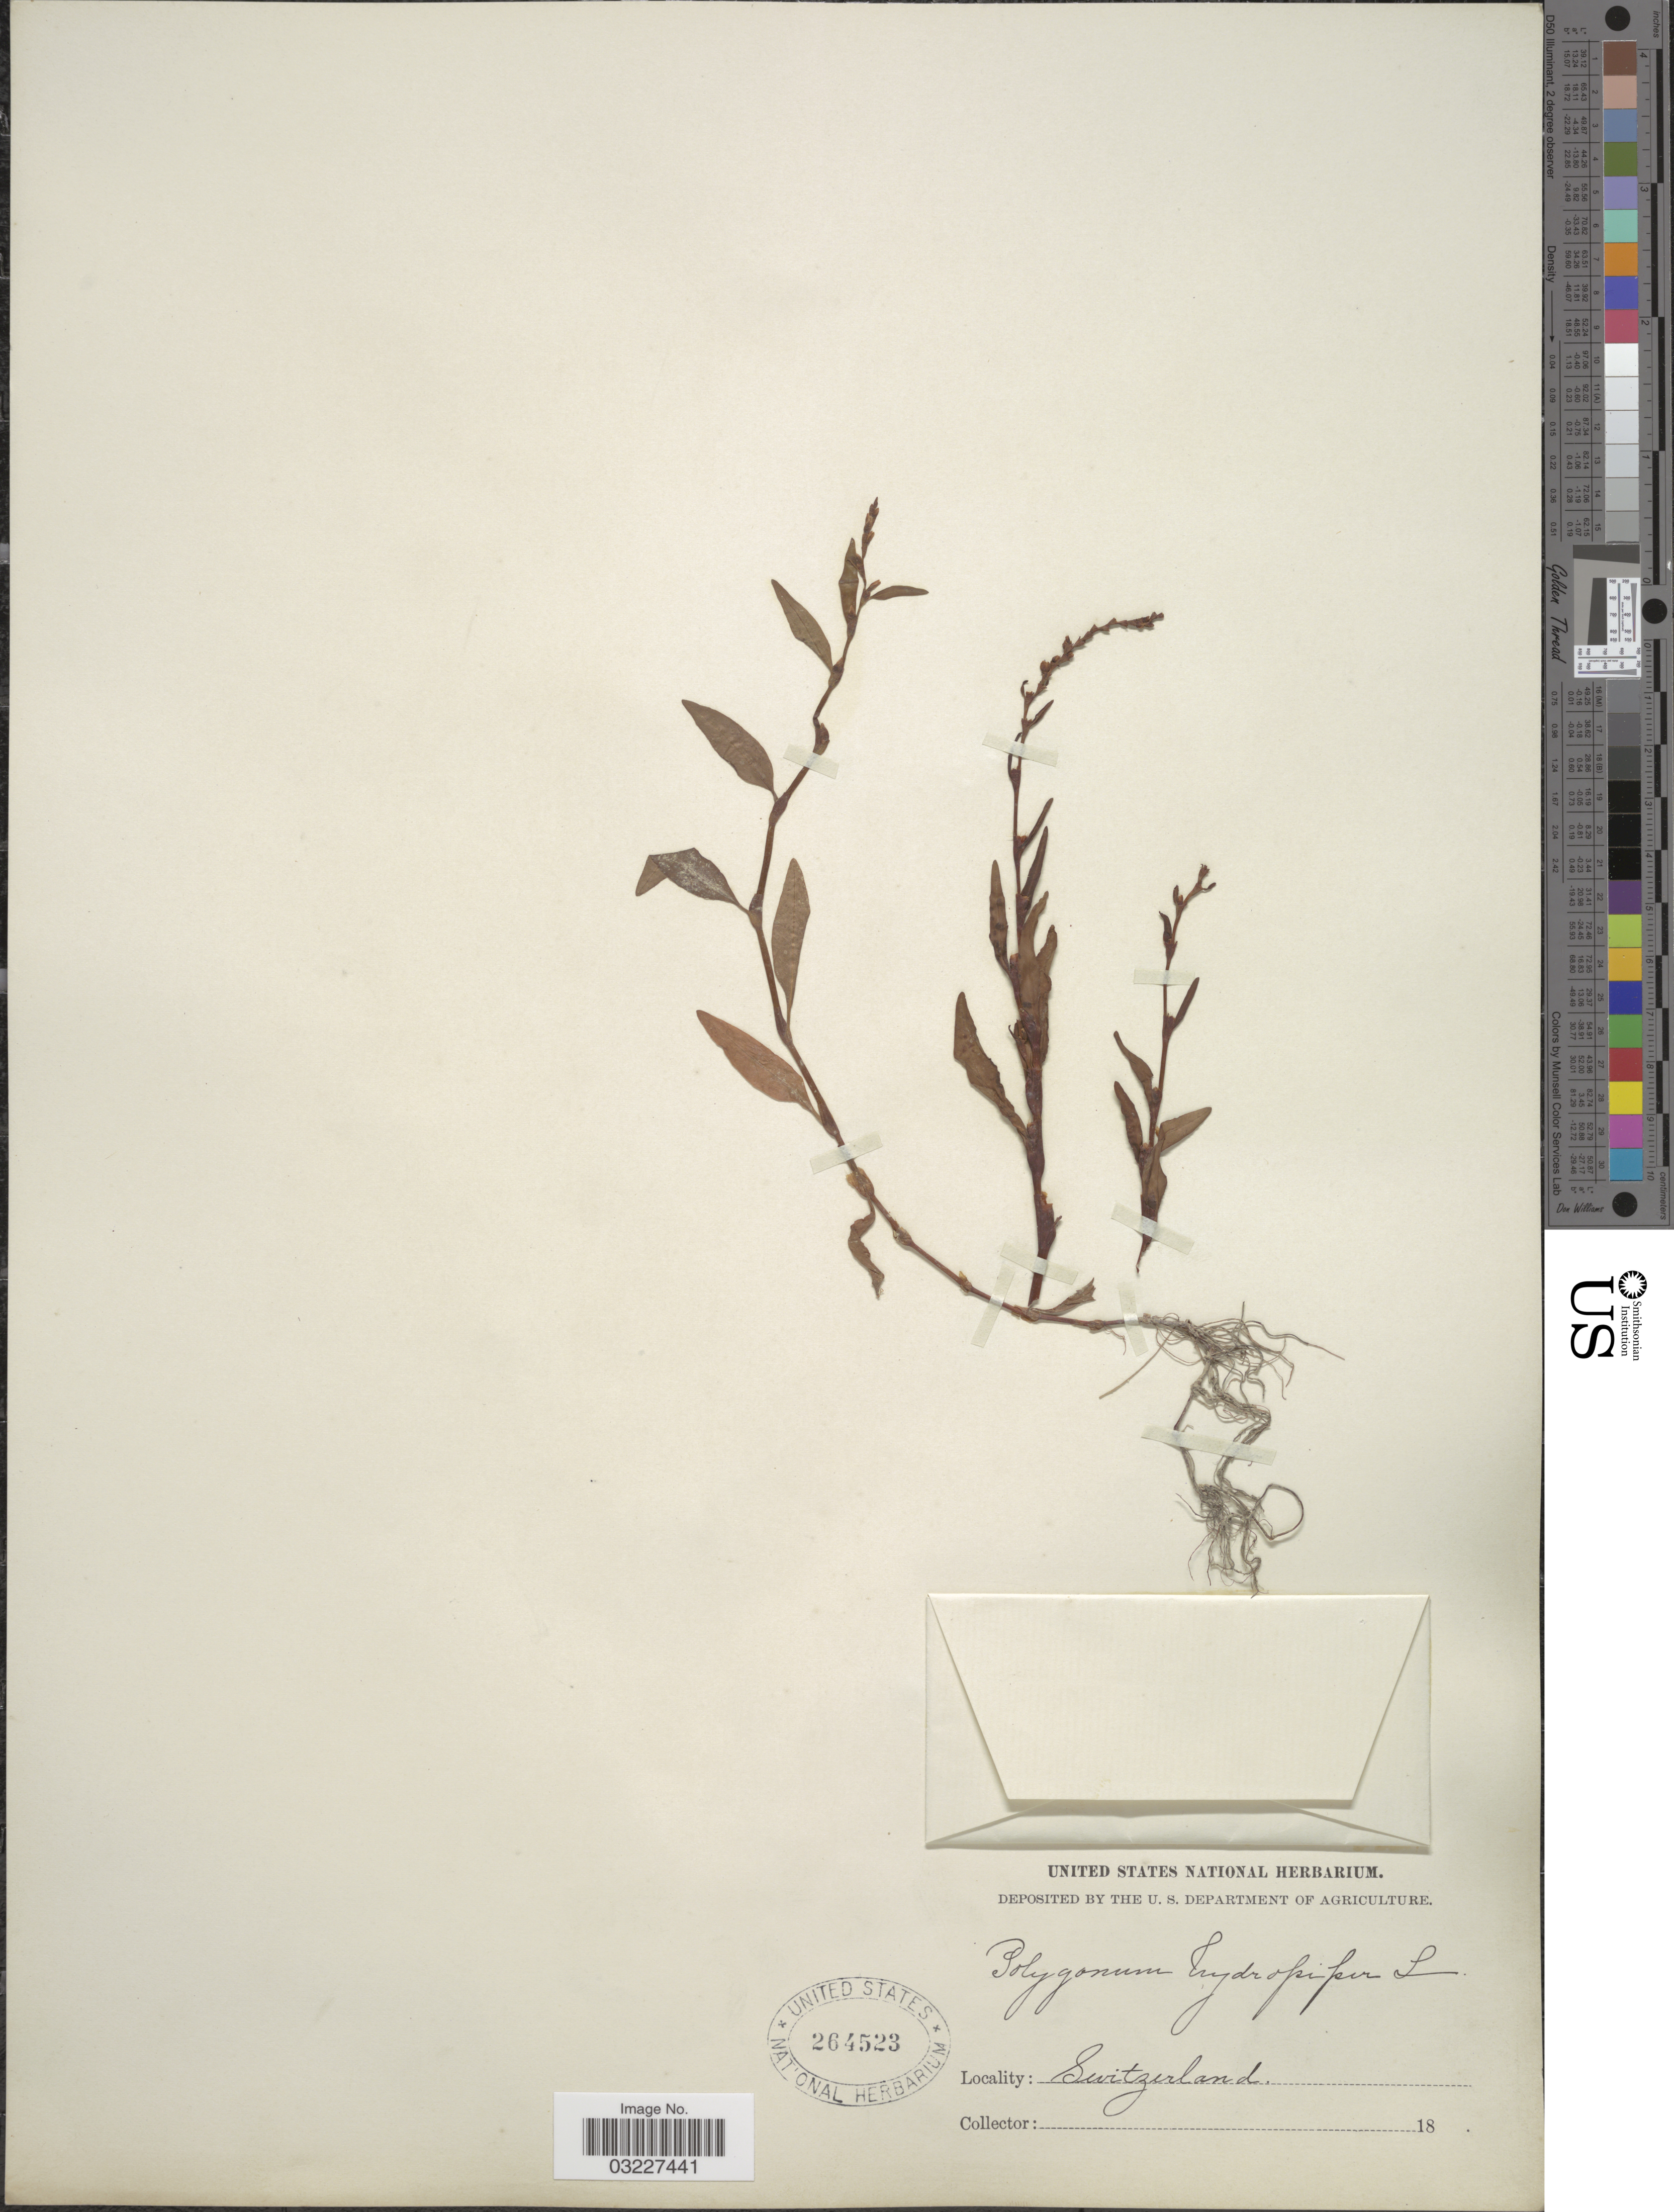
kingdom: Plantae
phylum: Tracheophyta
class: Magnoliopsida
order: Caryophyllales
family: Polygonaceae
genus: Polygonum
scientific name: Polygonum hydropiper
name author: L.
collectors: ex herb. United States National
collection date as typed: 18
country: Switzerland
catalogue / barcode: US 264523